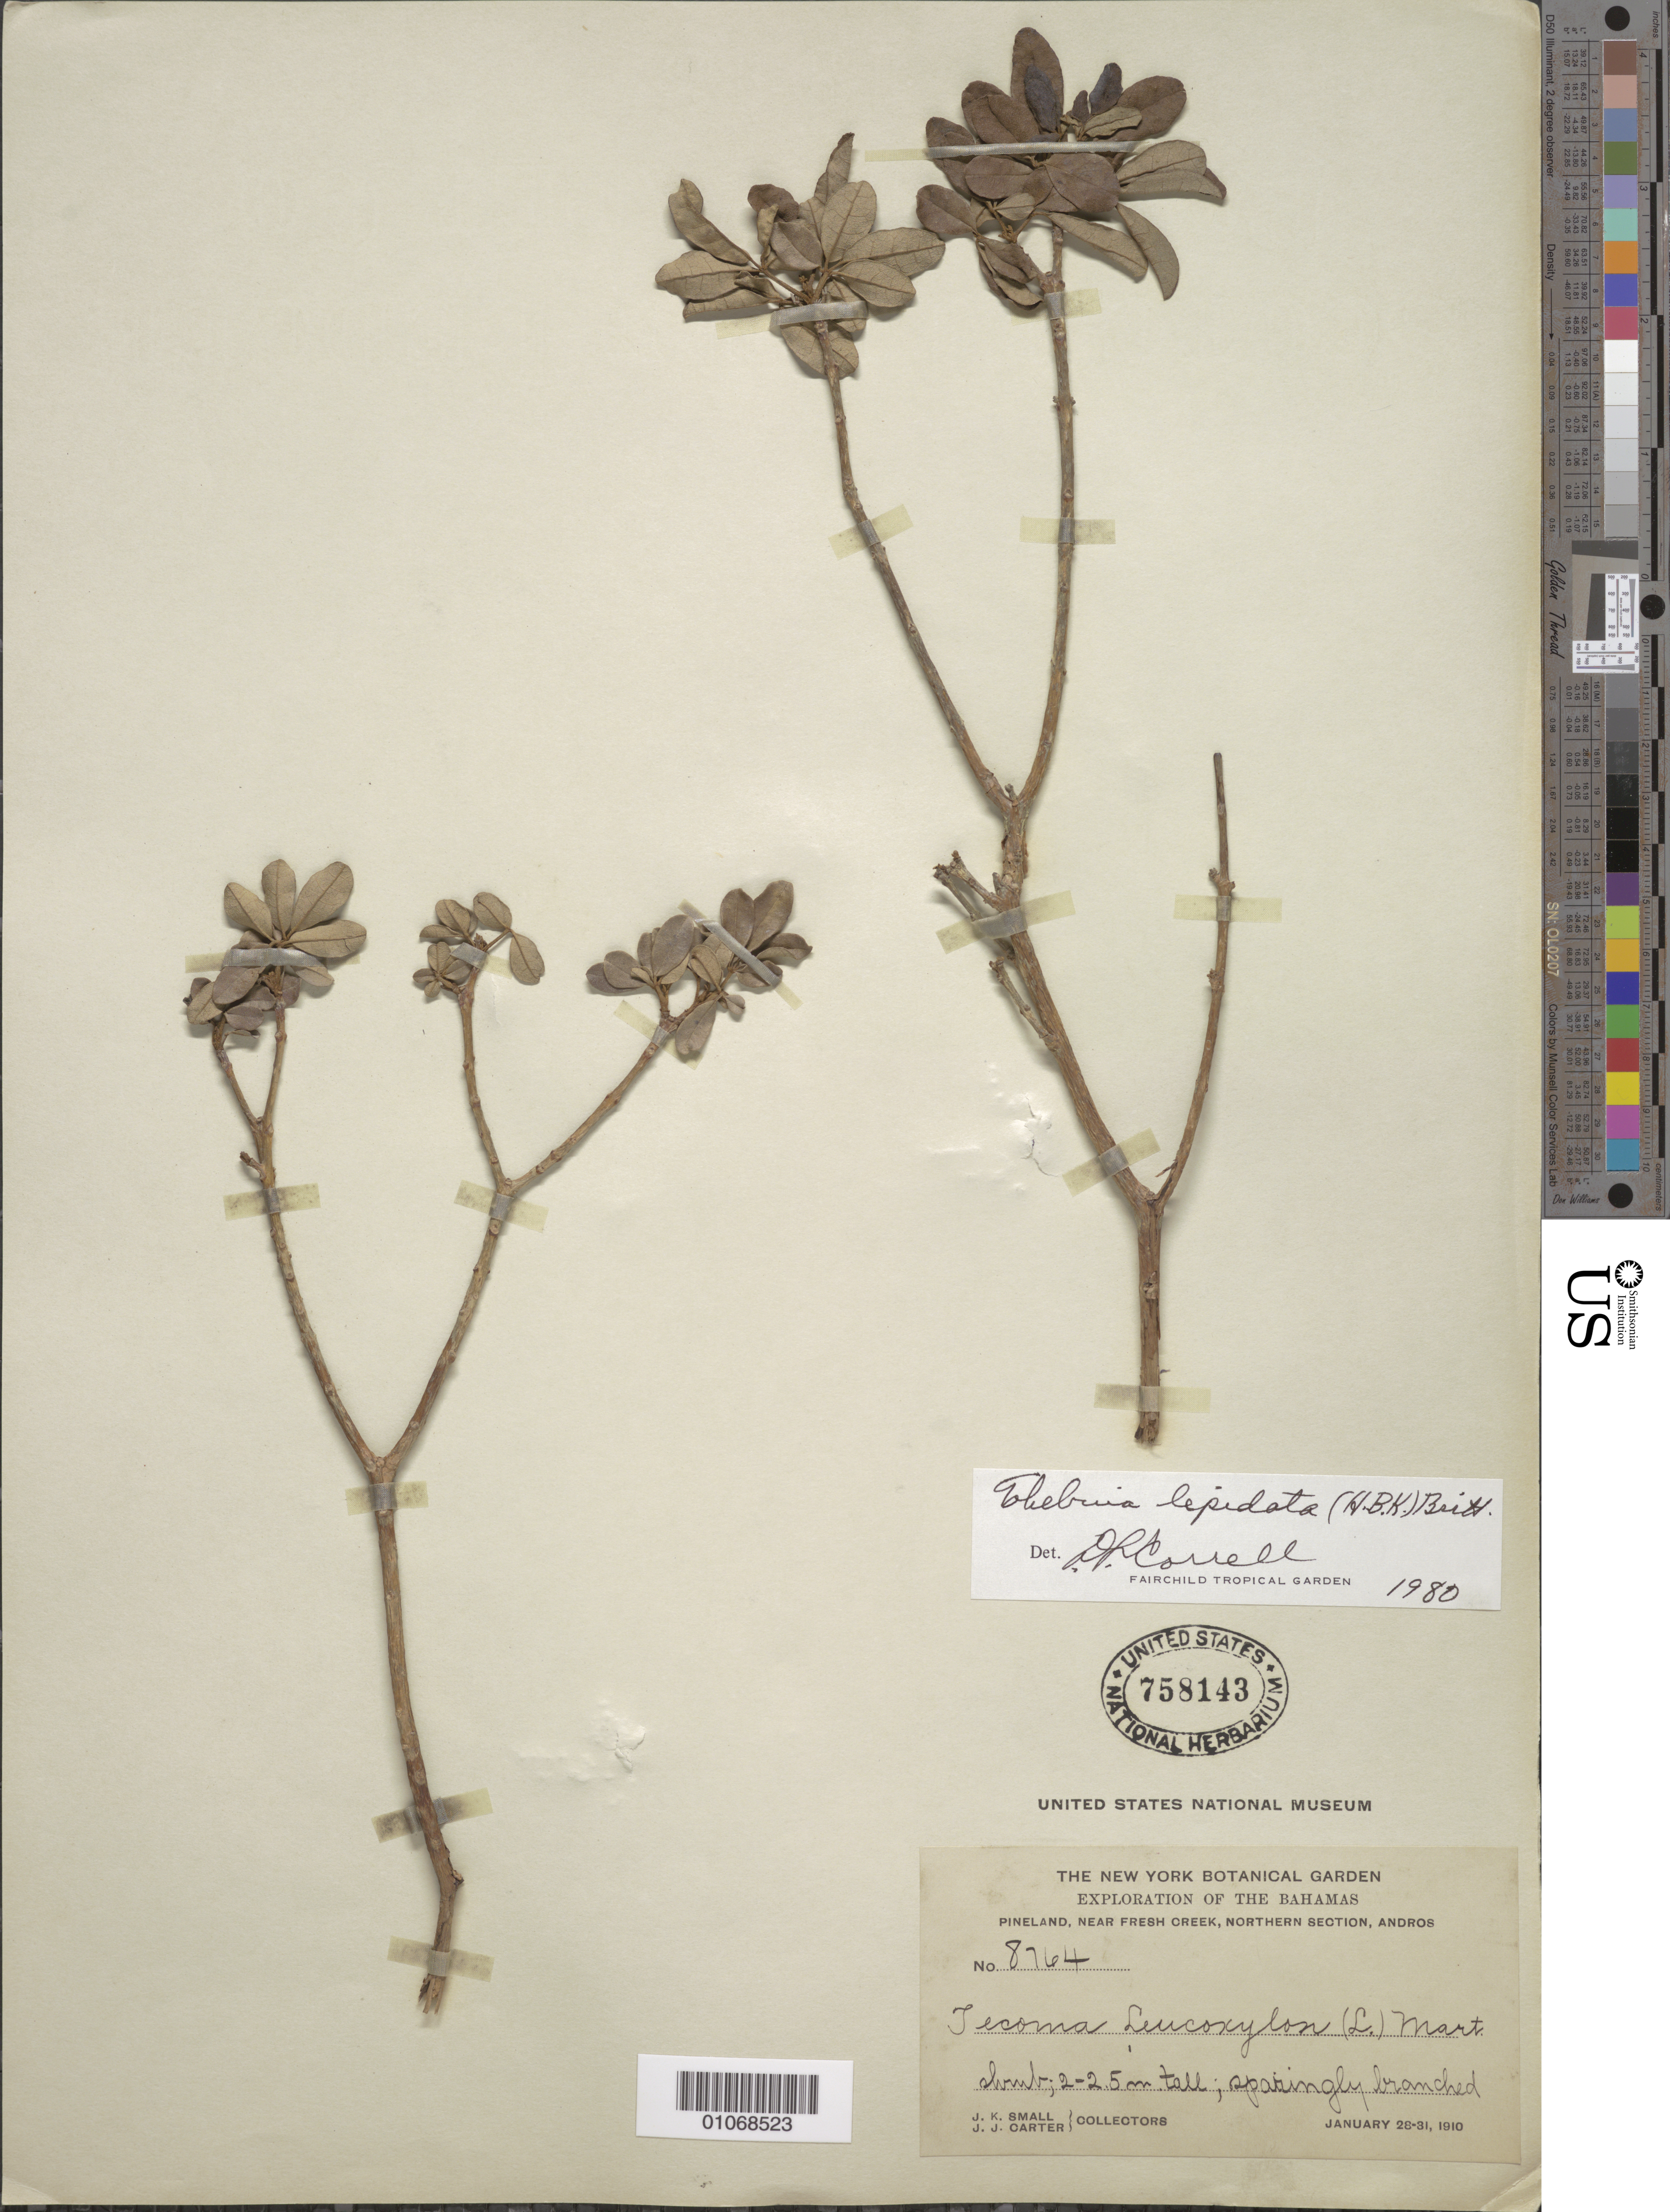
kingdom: Plantae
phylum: Tracheophyta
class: Magnoliopsida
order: Lamiales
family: Bignoniaceae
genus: Tabebuia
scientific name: Tabebuia lepidota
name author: (Kunth) Britton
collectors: J. K. Small & J. J. Carter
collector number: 8764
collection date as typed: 28 Jan 1910 to 31 Jan 1910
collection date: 1910-01-28/1910-01-31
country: Bahamas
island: Andros I.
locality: Pineland, near Fresh Creek, northern section, Andros.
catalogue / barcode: US 758143